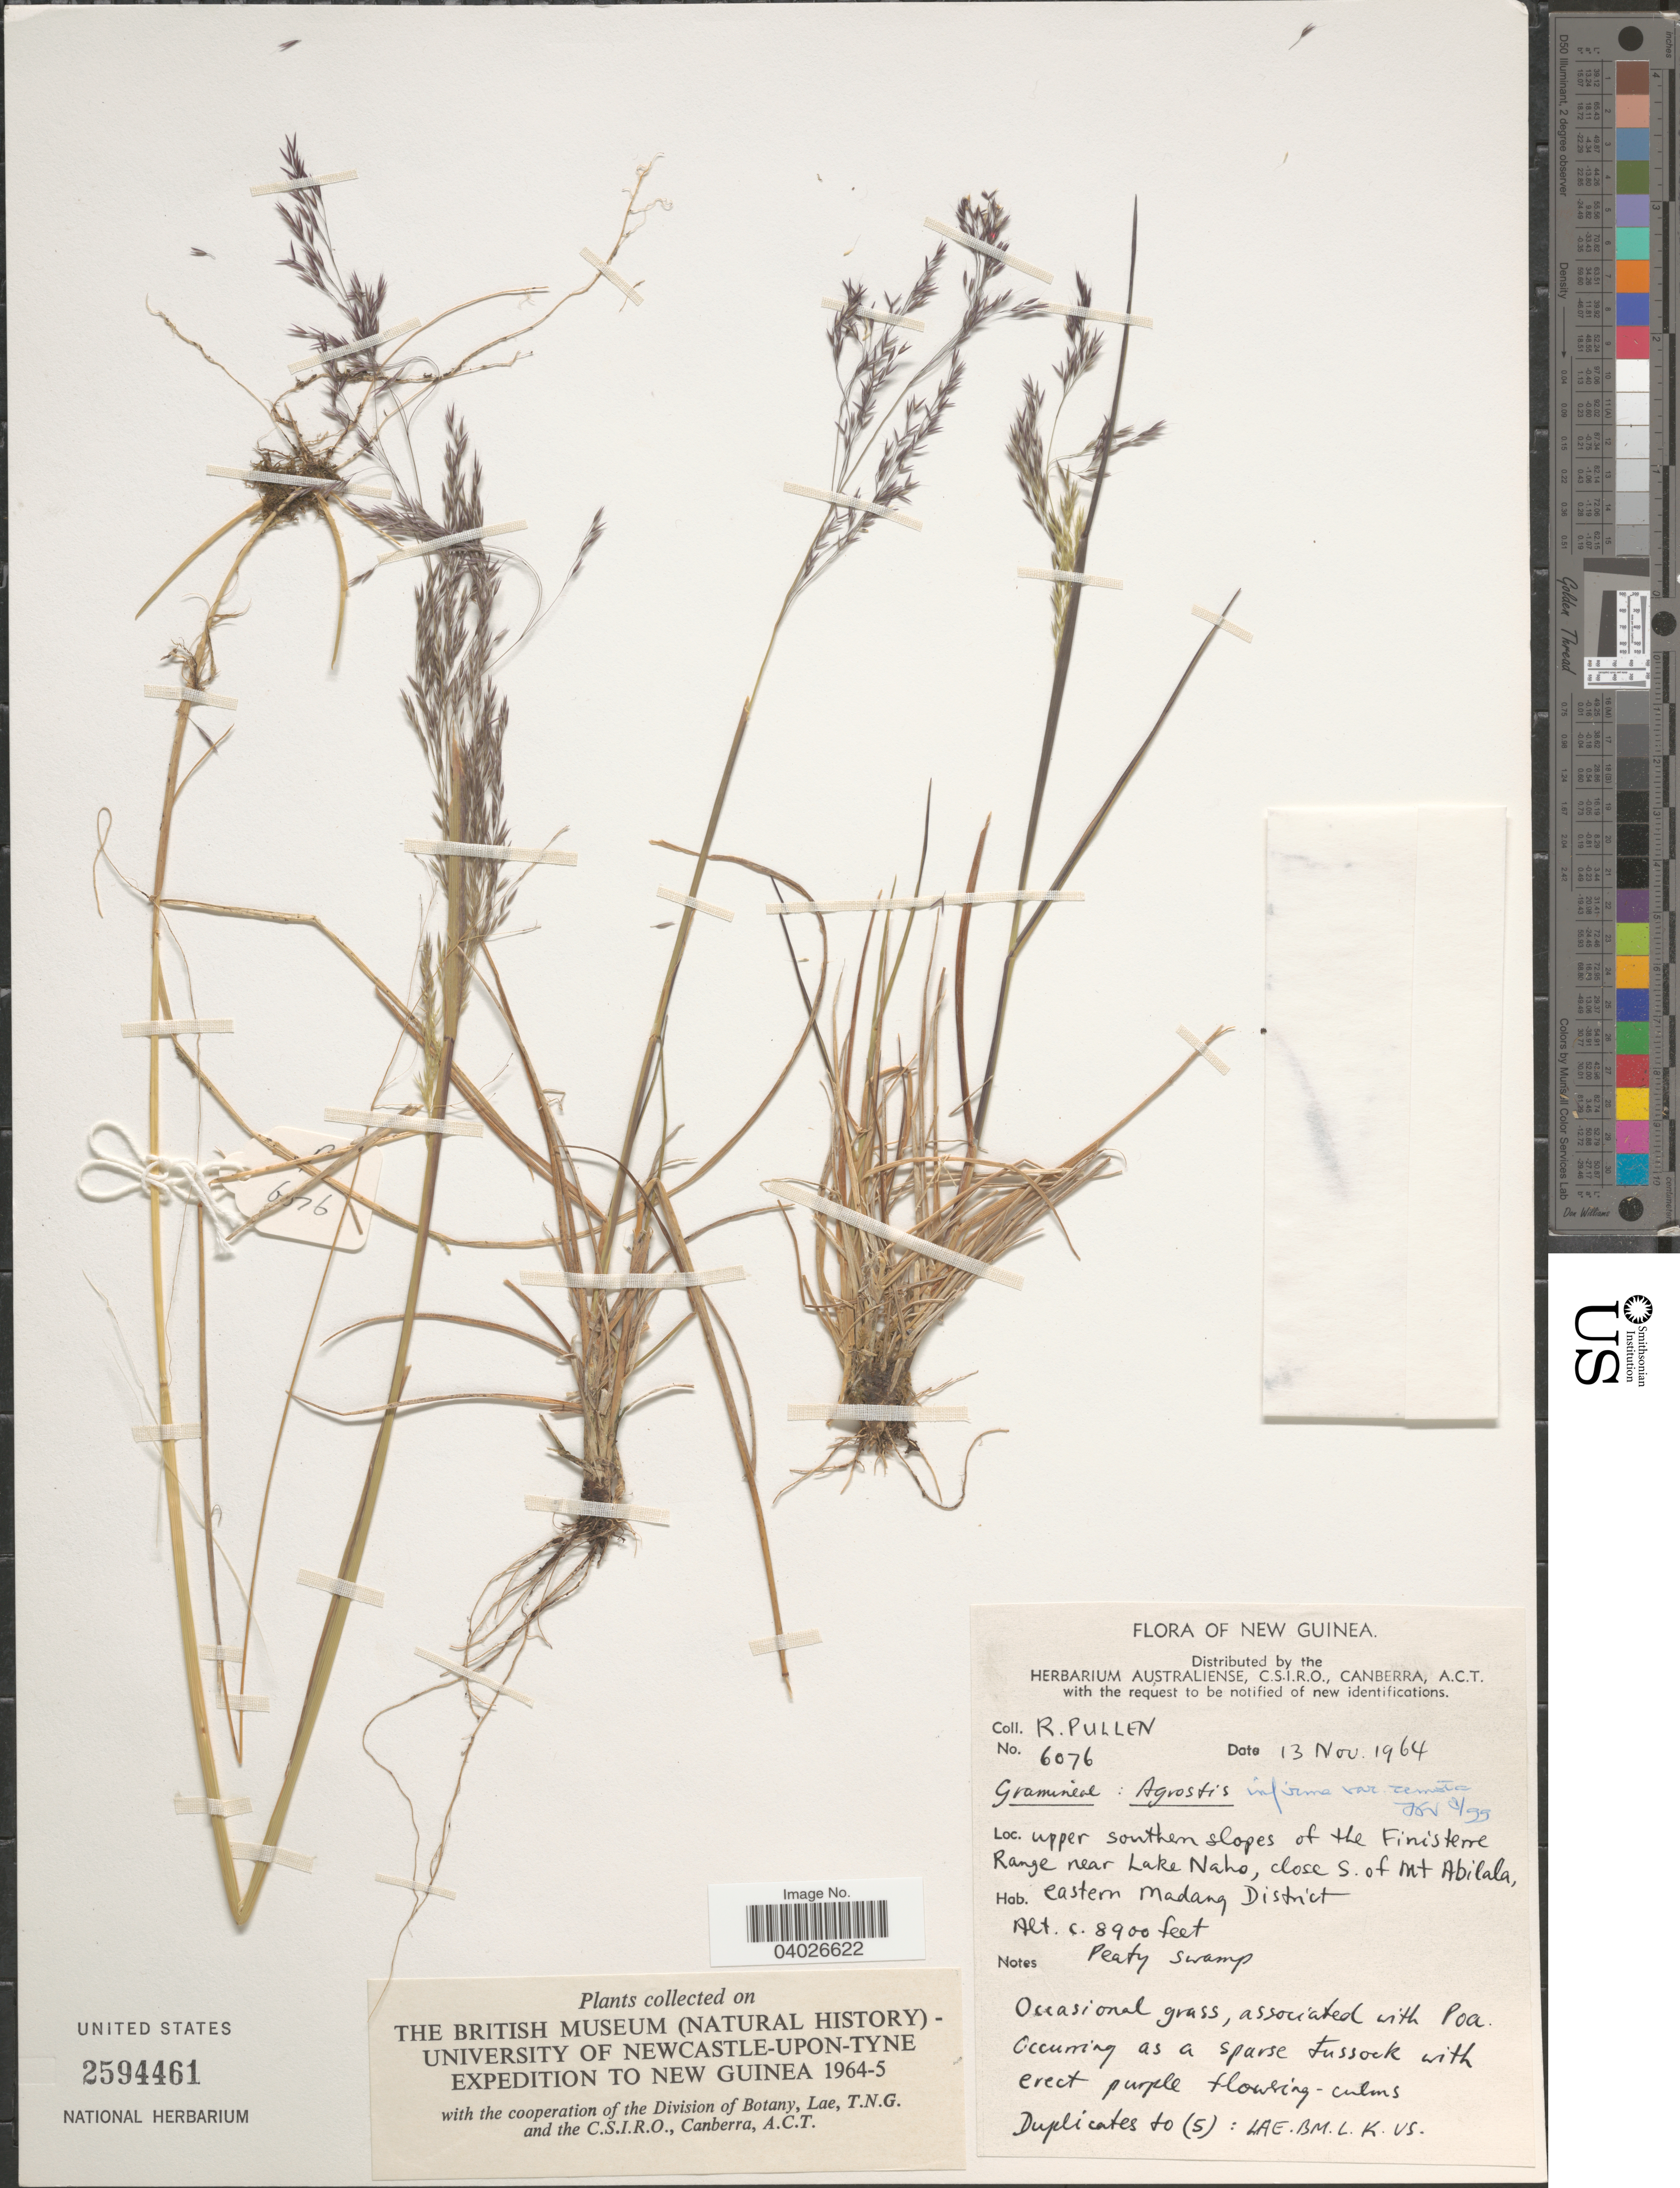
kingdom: Plantae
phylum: Tracheophyta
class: Liliopsida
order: Poales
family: Poaceae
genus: Agrostis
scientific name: Agrostis infirma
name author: Büse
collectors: R. Pullen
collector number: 6076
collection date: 1964-11-13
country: Papua New Guinea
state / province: Madang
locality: New Guinea. Upper southern slopes of the Finisterre Range near Lake Naho, close S. of Mt Abilala, eastern Madang District.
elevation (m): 2713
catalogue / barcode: US 2594461